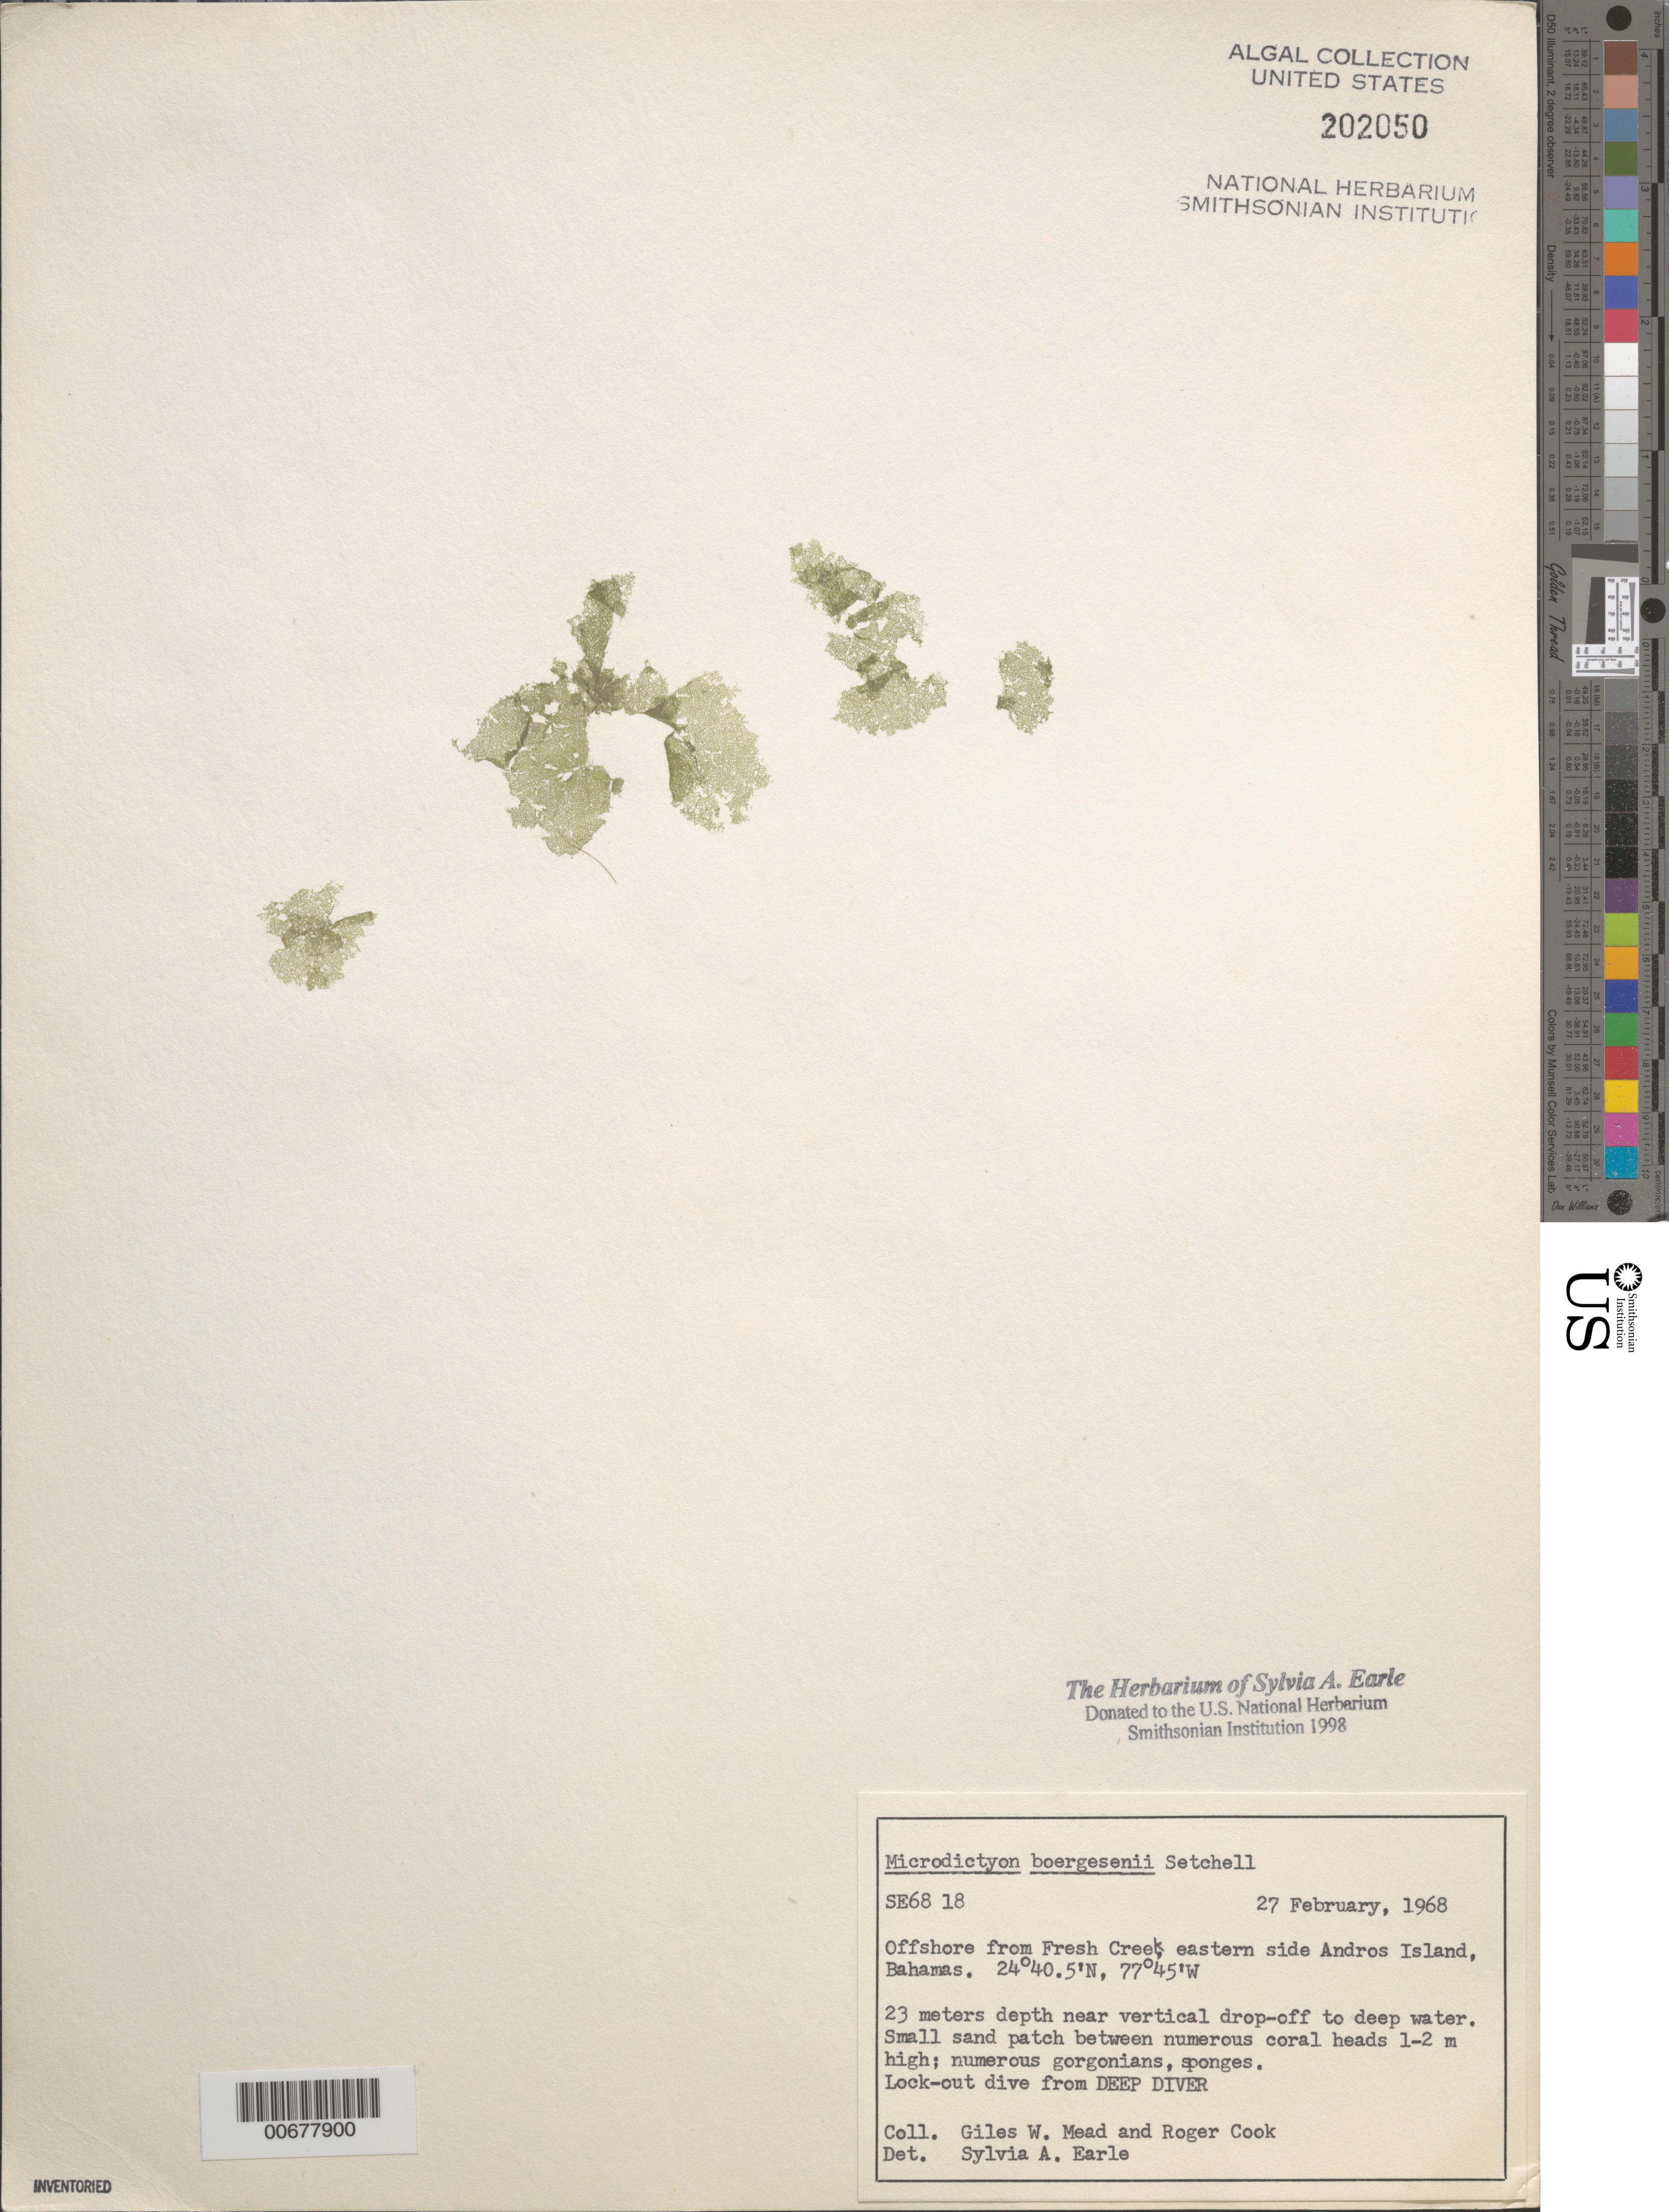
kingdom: Plantae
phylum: Chlorophyta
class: Ulvophyceae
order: Cladophorales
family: Anadyomenaceae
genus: Microdictyon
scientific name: Microdictyon boergesenii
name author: Setch.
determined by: Earle, S. A.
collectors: G. W. Mead & R. Cook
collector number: SE 6818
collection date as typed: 27 Feb 1968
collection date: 1968-02-27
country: Bahamas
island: Andros Island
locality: Off Fresh Creek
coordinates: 24 40.5' N, 77 45' W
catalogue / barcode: US 202050